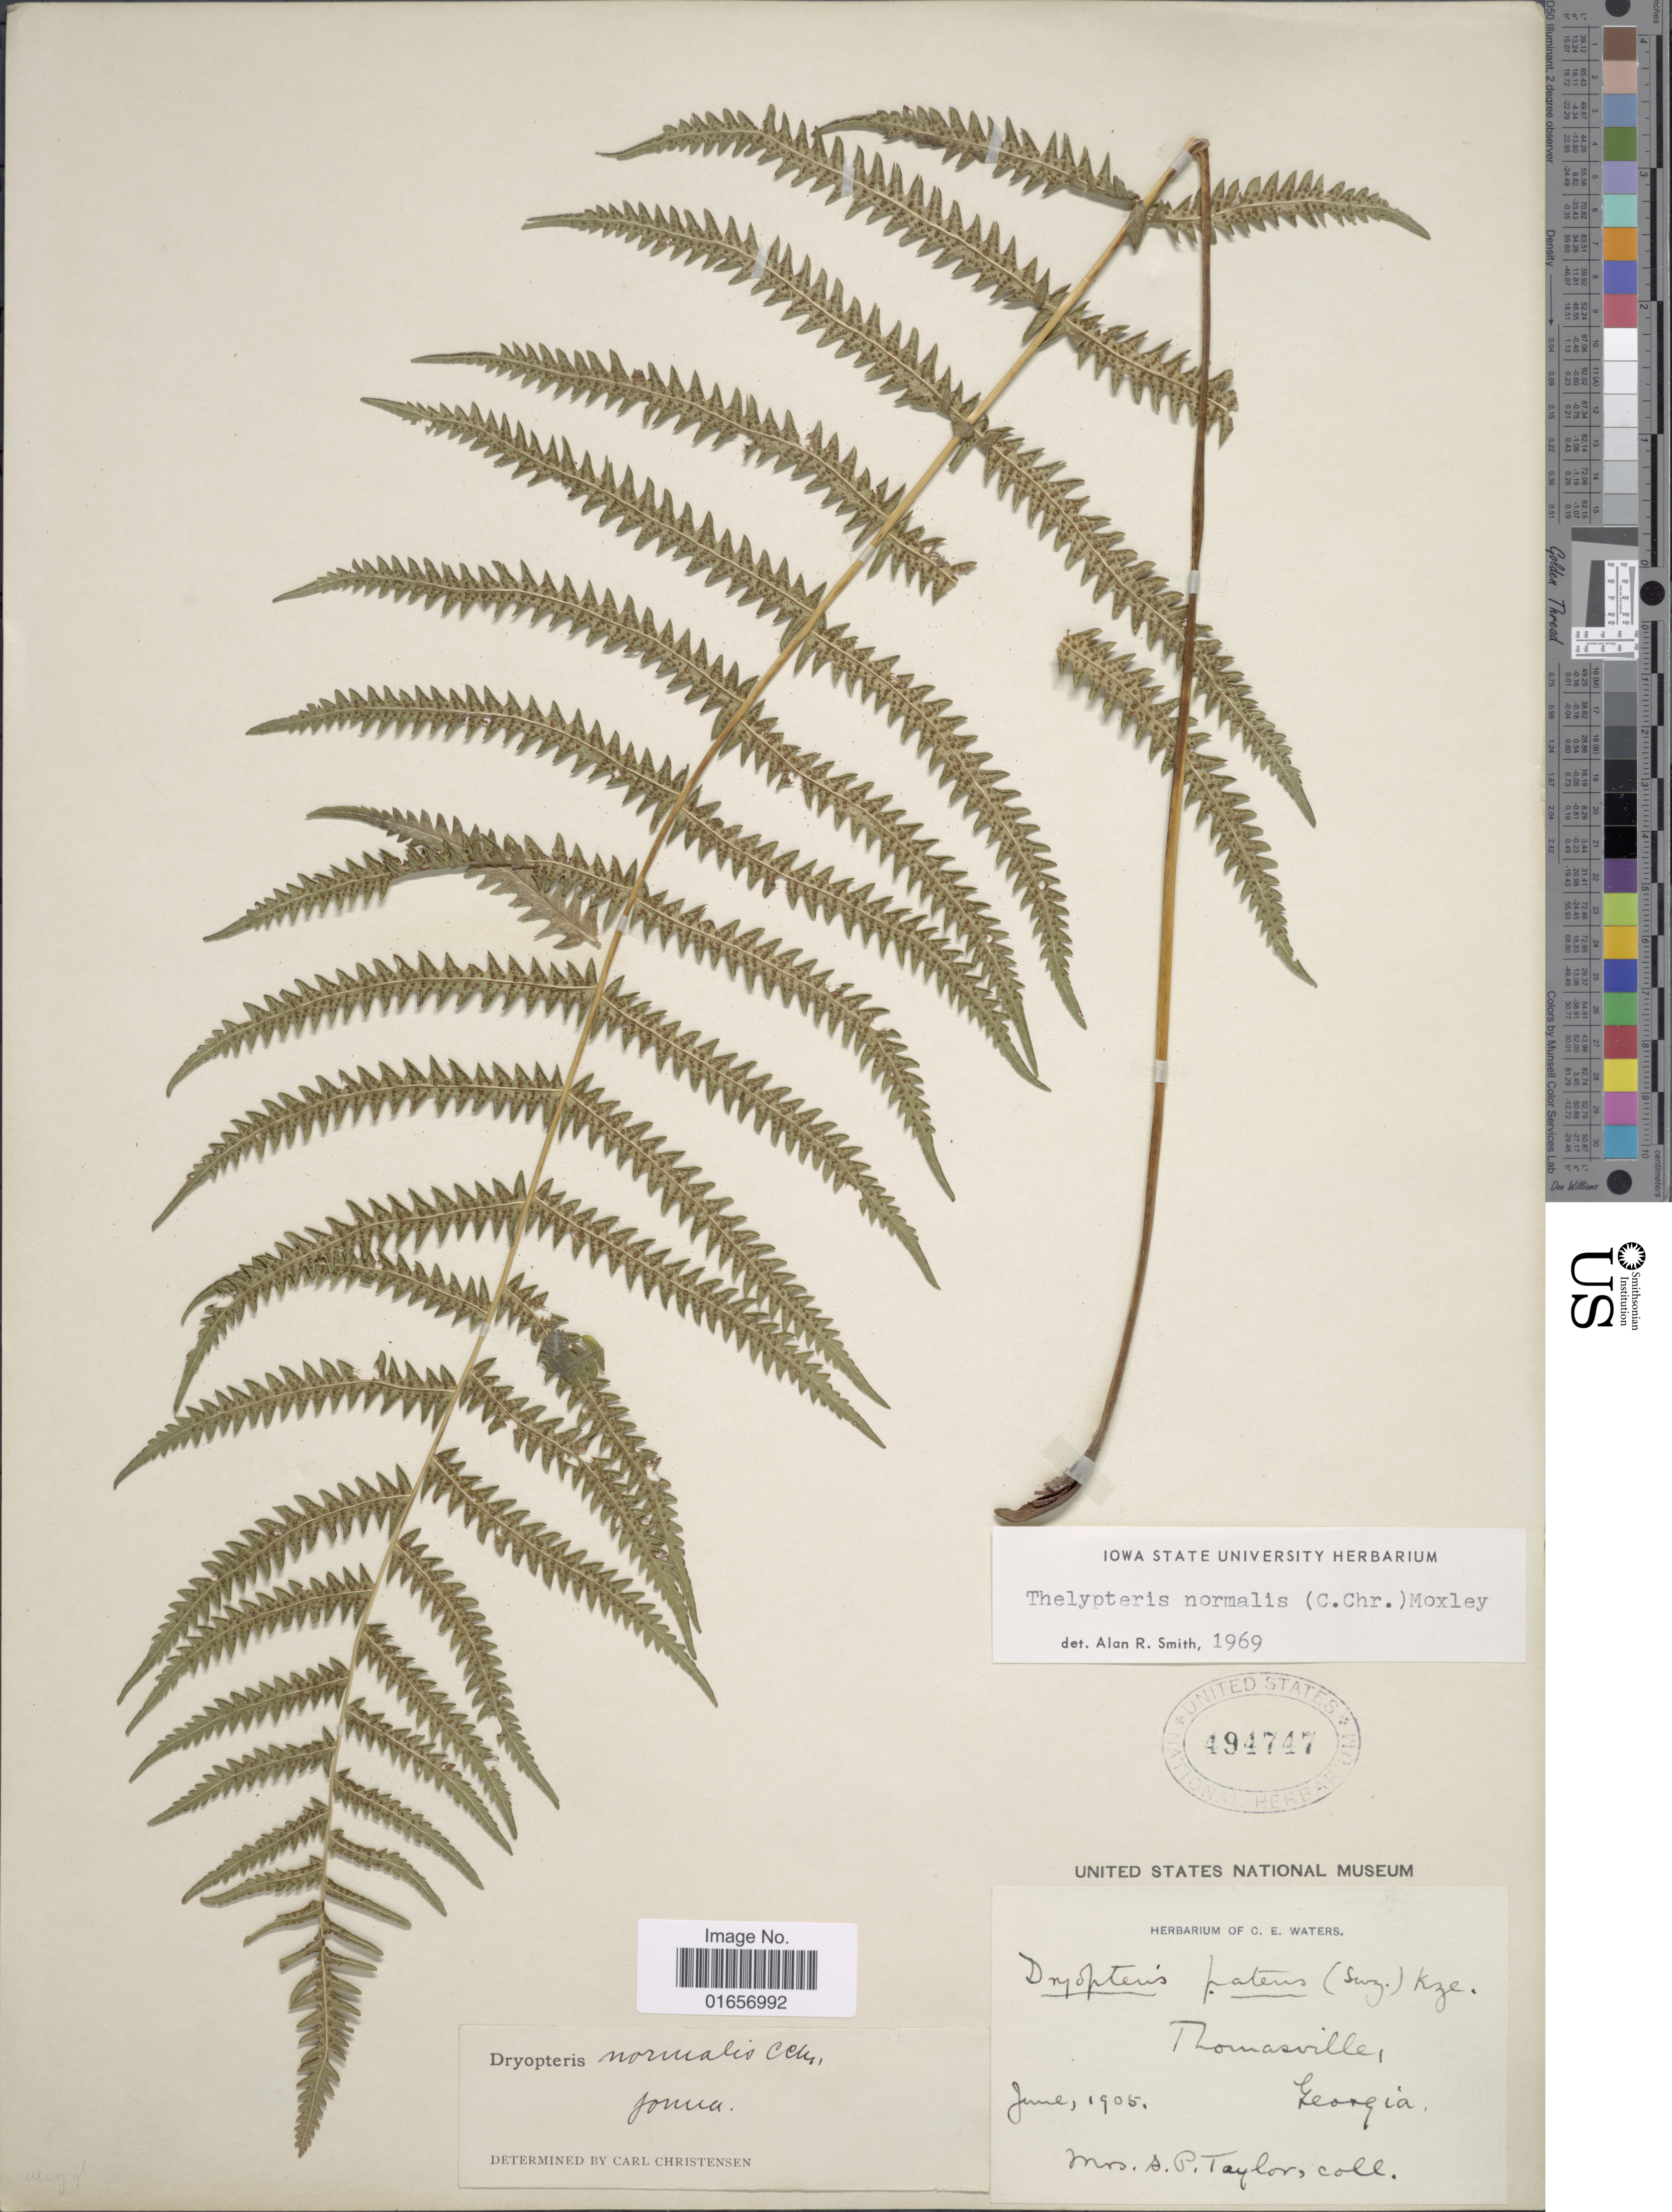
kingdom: Plantae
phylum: Tracheophyta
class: Polypodiopsida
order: Polypodiales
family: Thelypteridaceae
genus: Christella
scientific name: Christella kunthii comb. ined.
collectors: A. P. Taylor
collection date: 1905-06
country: United States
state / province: Georgia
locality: Thomasville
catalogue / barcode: US 494747